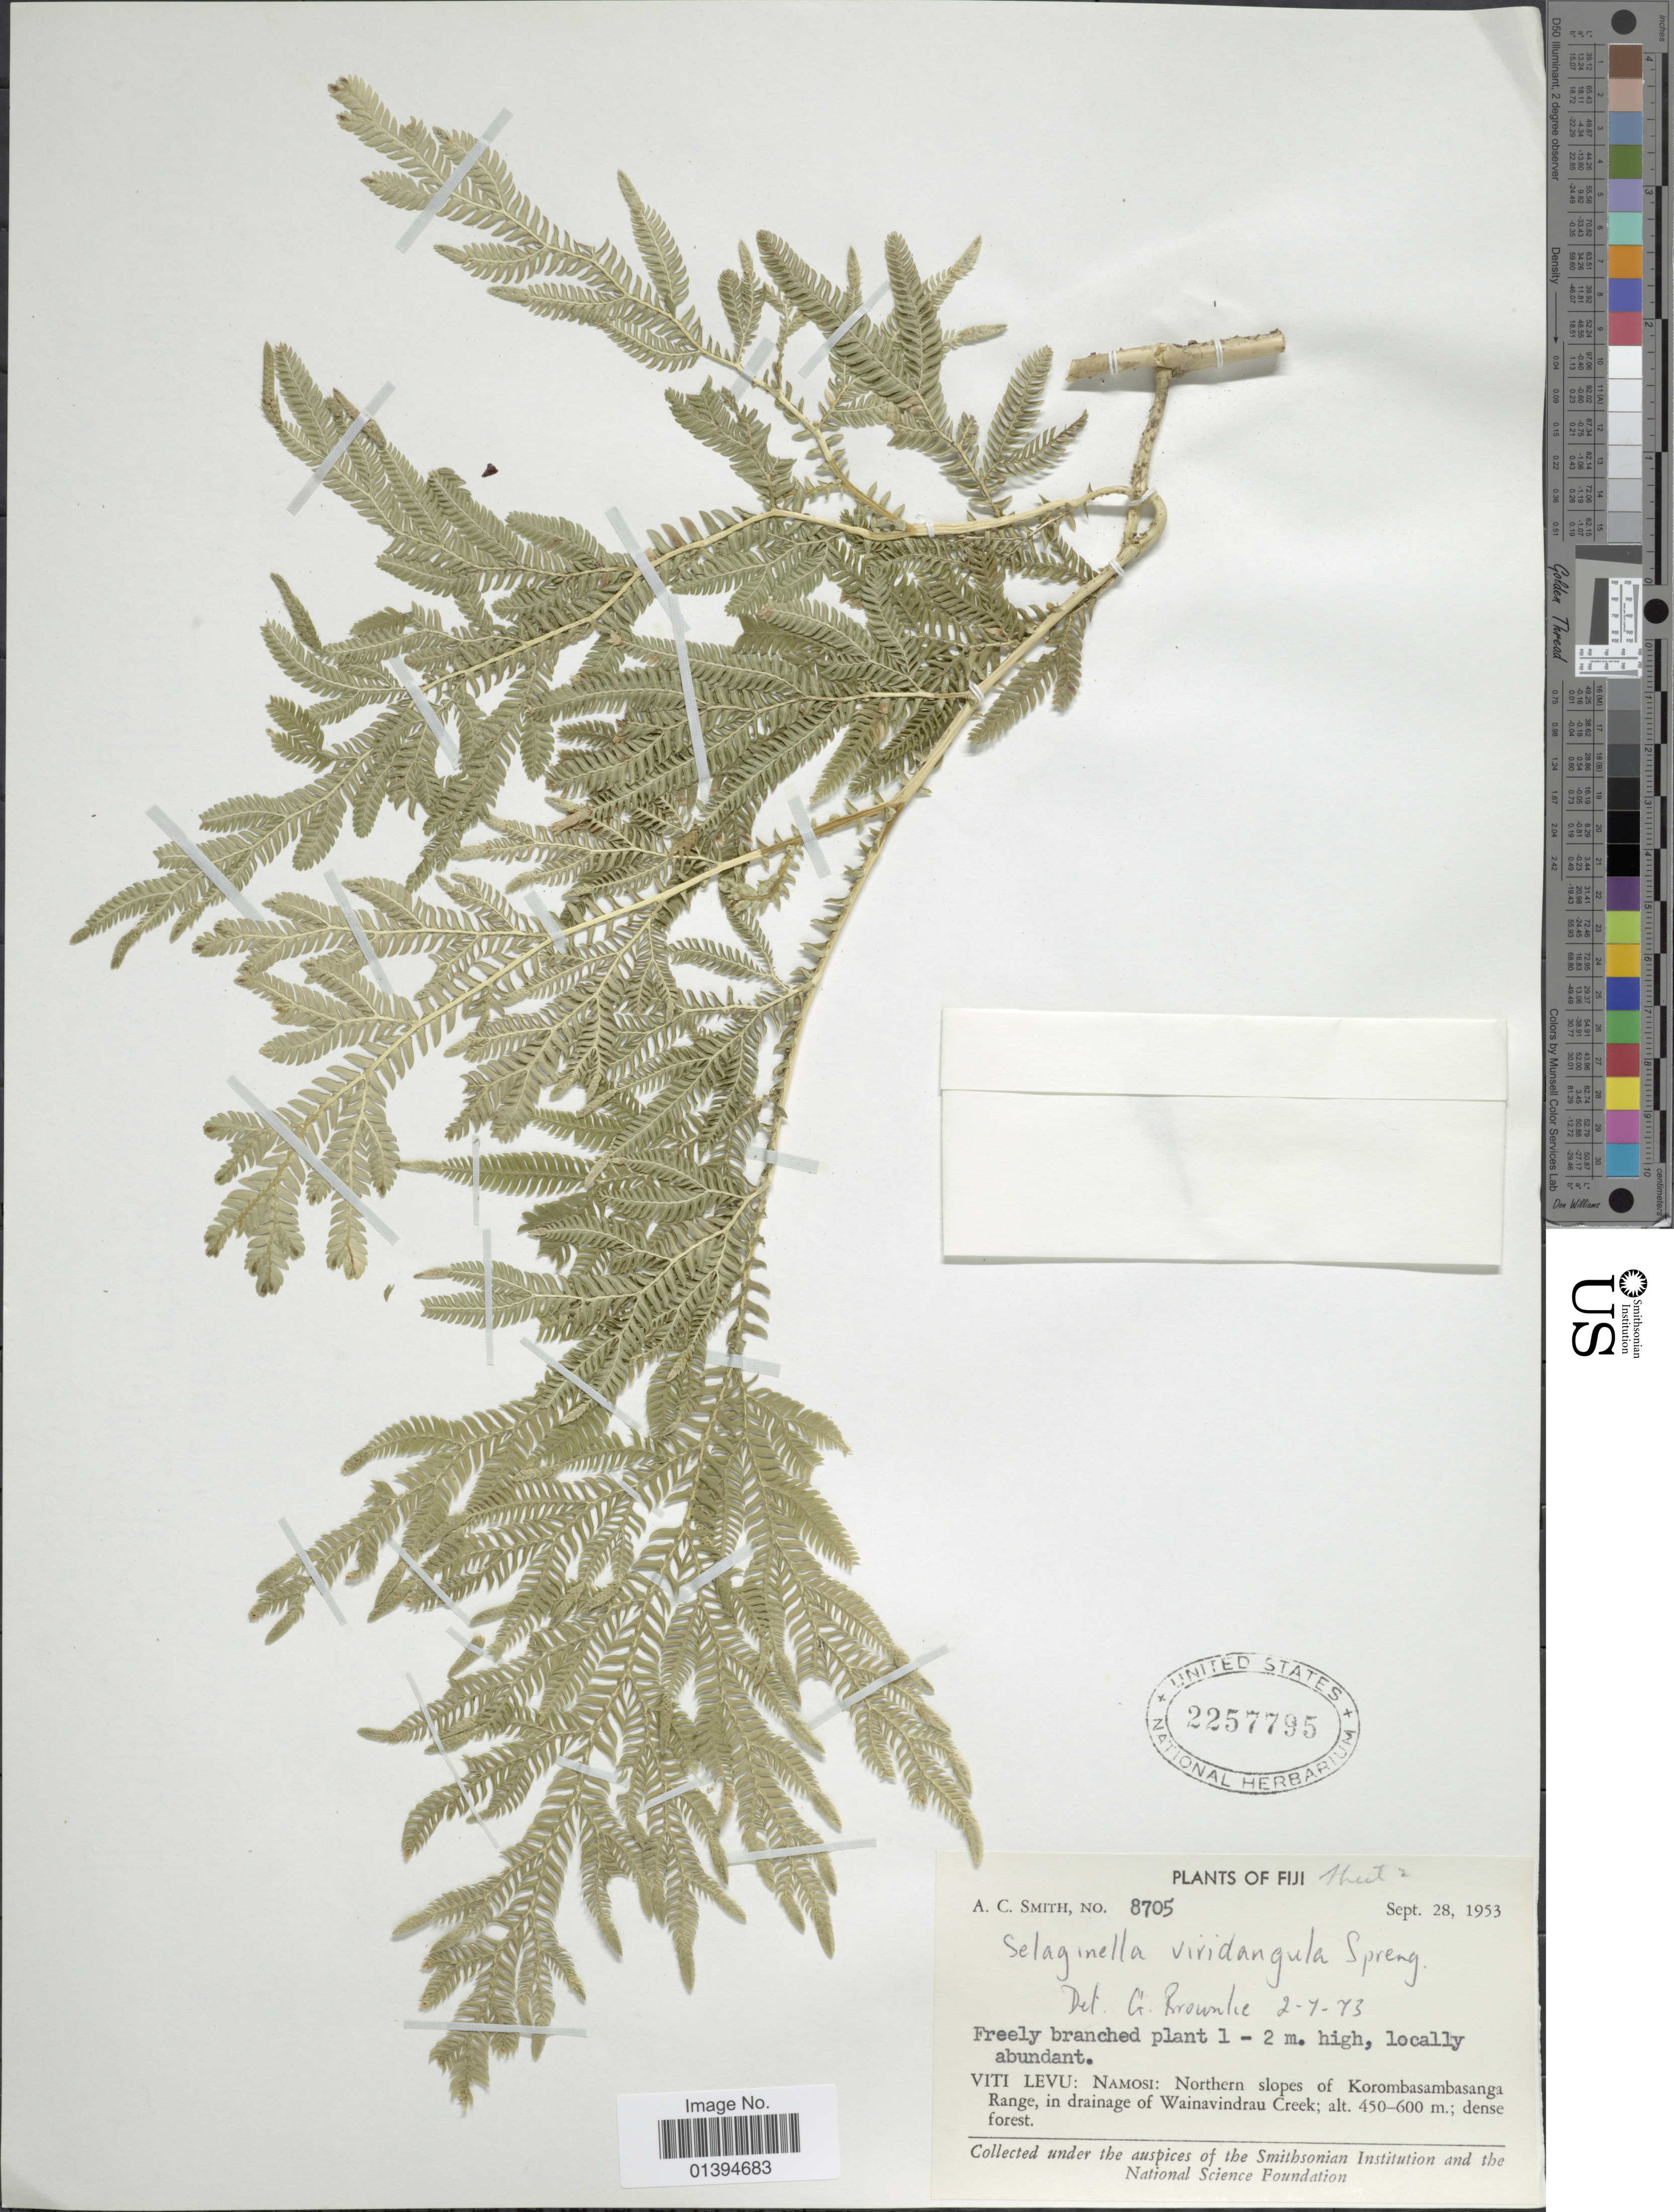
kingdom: Plantae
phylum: Tracheophyta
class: Lycopodiopsida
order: Selaginellales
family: Selaginellaceae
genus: Selaginella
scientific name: Selaginella viridangula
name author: Spring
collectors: A. C. Smith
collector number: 7805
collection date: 1953-09-28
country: Fiji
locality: Viti Levu: Namosi: Northern slopes of Korombasambasanga Range, in drainage of Wainavindrau Creek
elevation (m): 450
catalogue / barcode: US 2257795